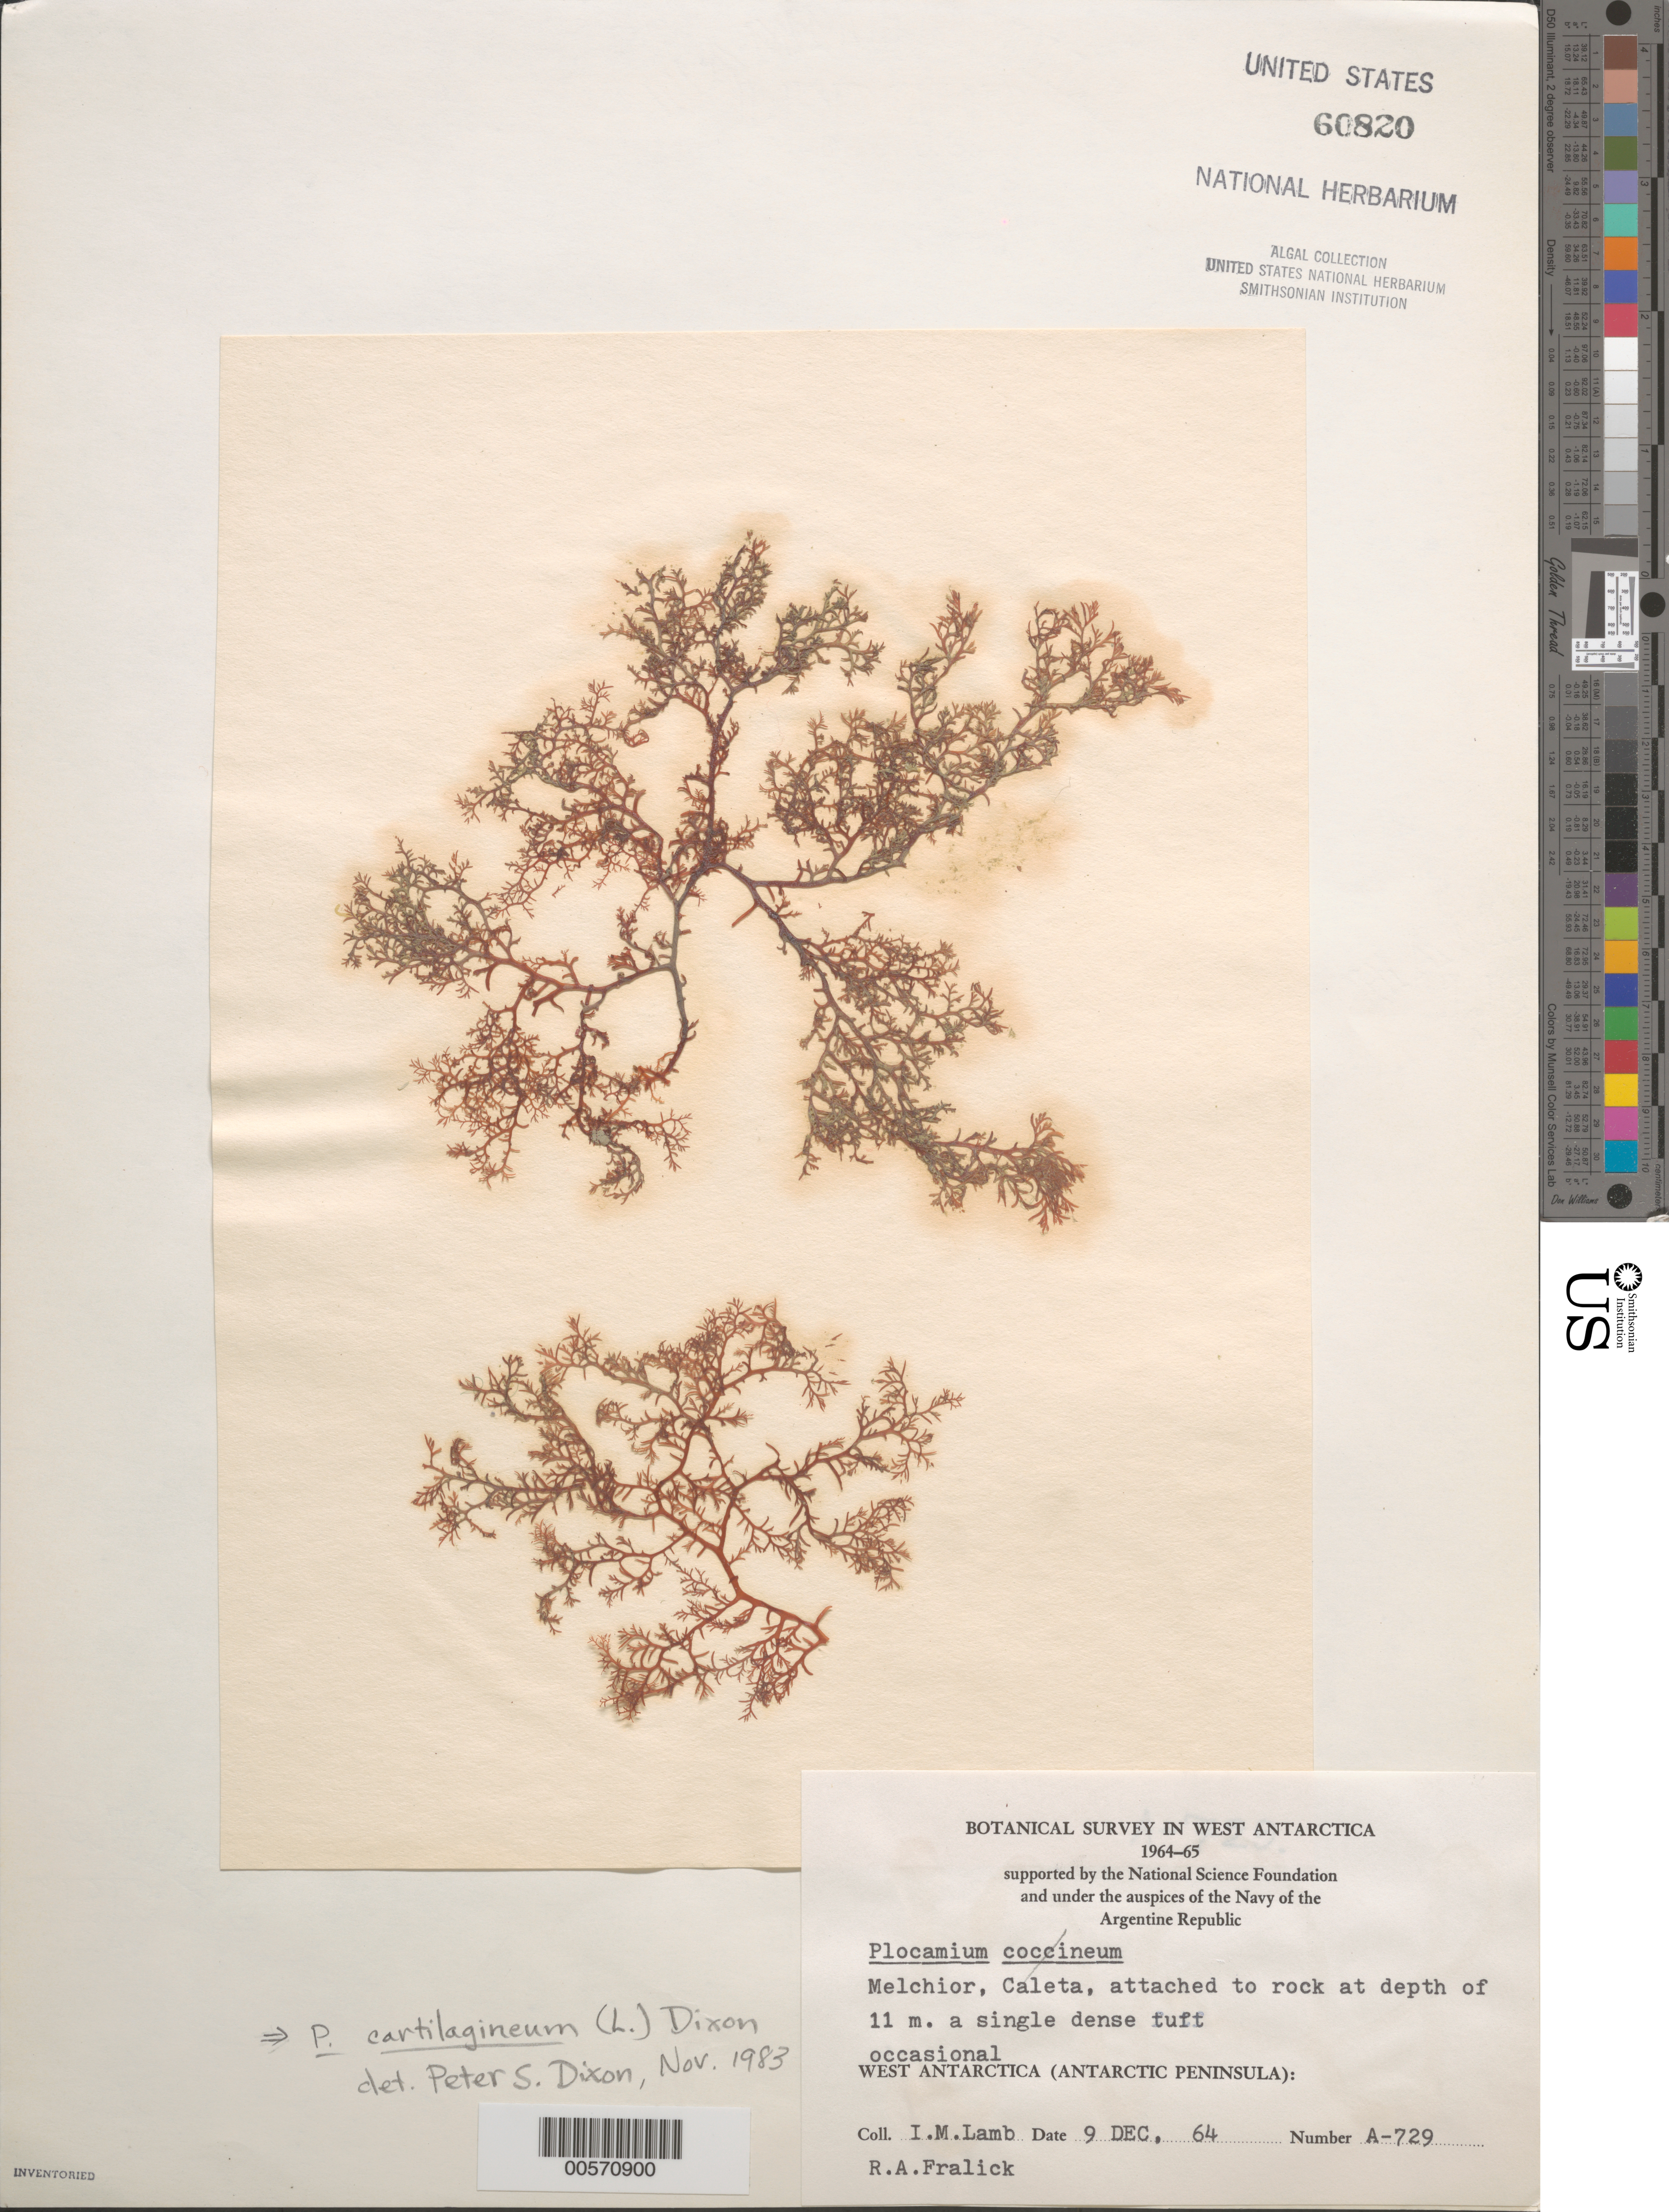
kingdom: Plantae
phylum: Rhodophyta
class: Florideophyceae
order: Plocamiales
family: Plocamiaceae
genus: Plocamium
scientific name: Plocamium cartilagineum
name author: (L.) P.S. Dixon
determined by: Dixon, P. S.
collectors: I. M. Lamb & R. Fralick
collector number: A-729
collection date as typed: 09 Dec 1964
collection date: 1964-12-09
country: Antarctica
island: Gamma Island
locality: Melchior Caleta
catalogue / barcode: US 60820